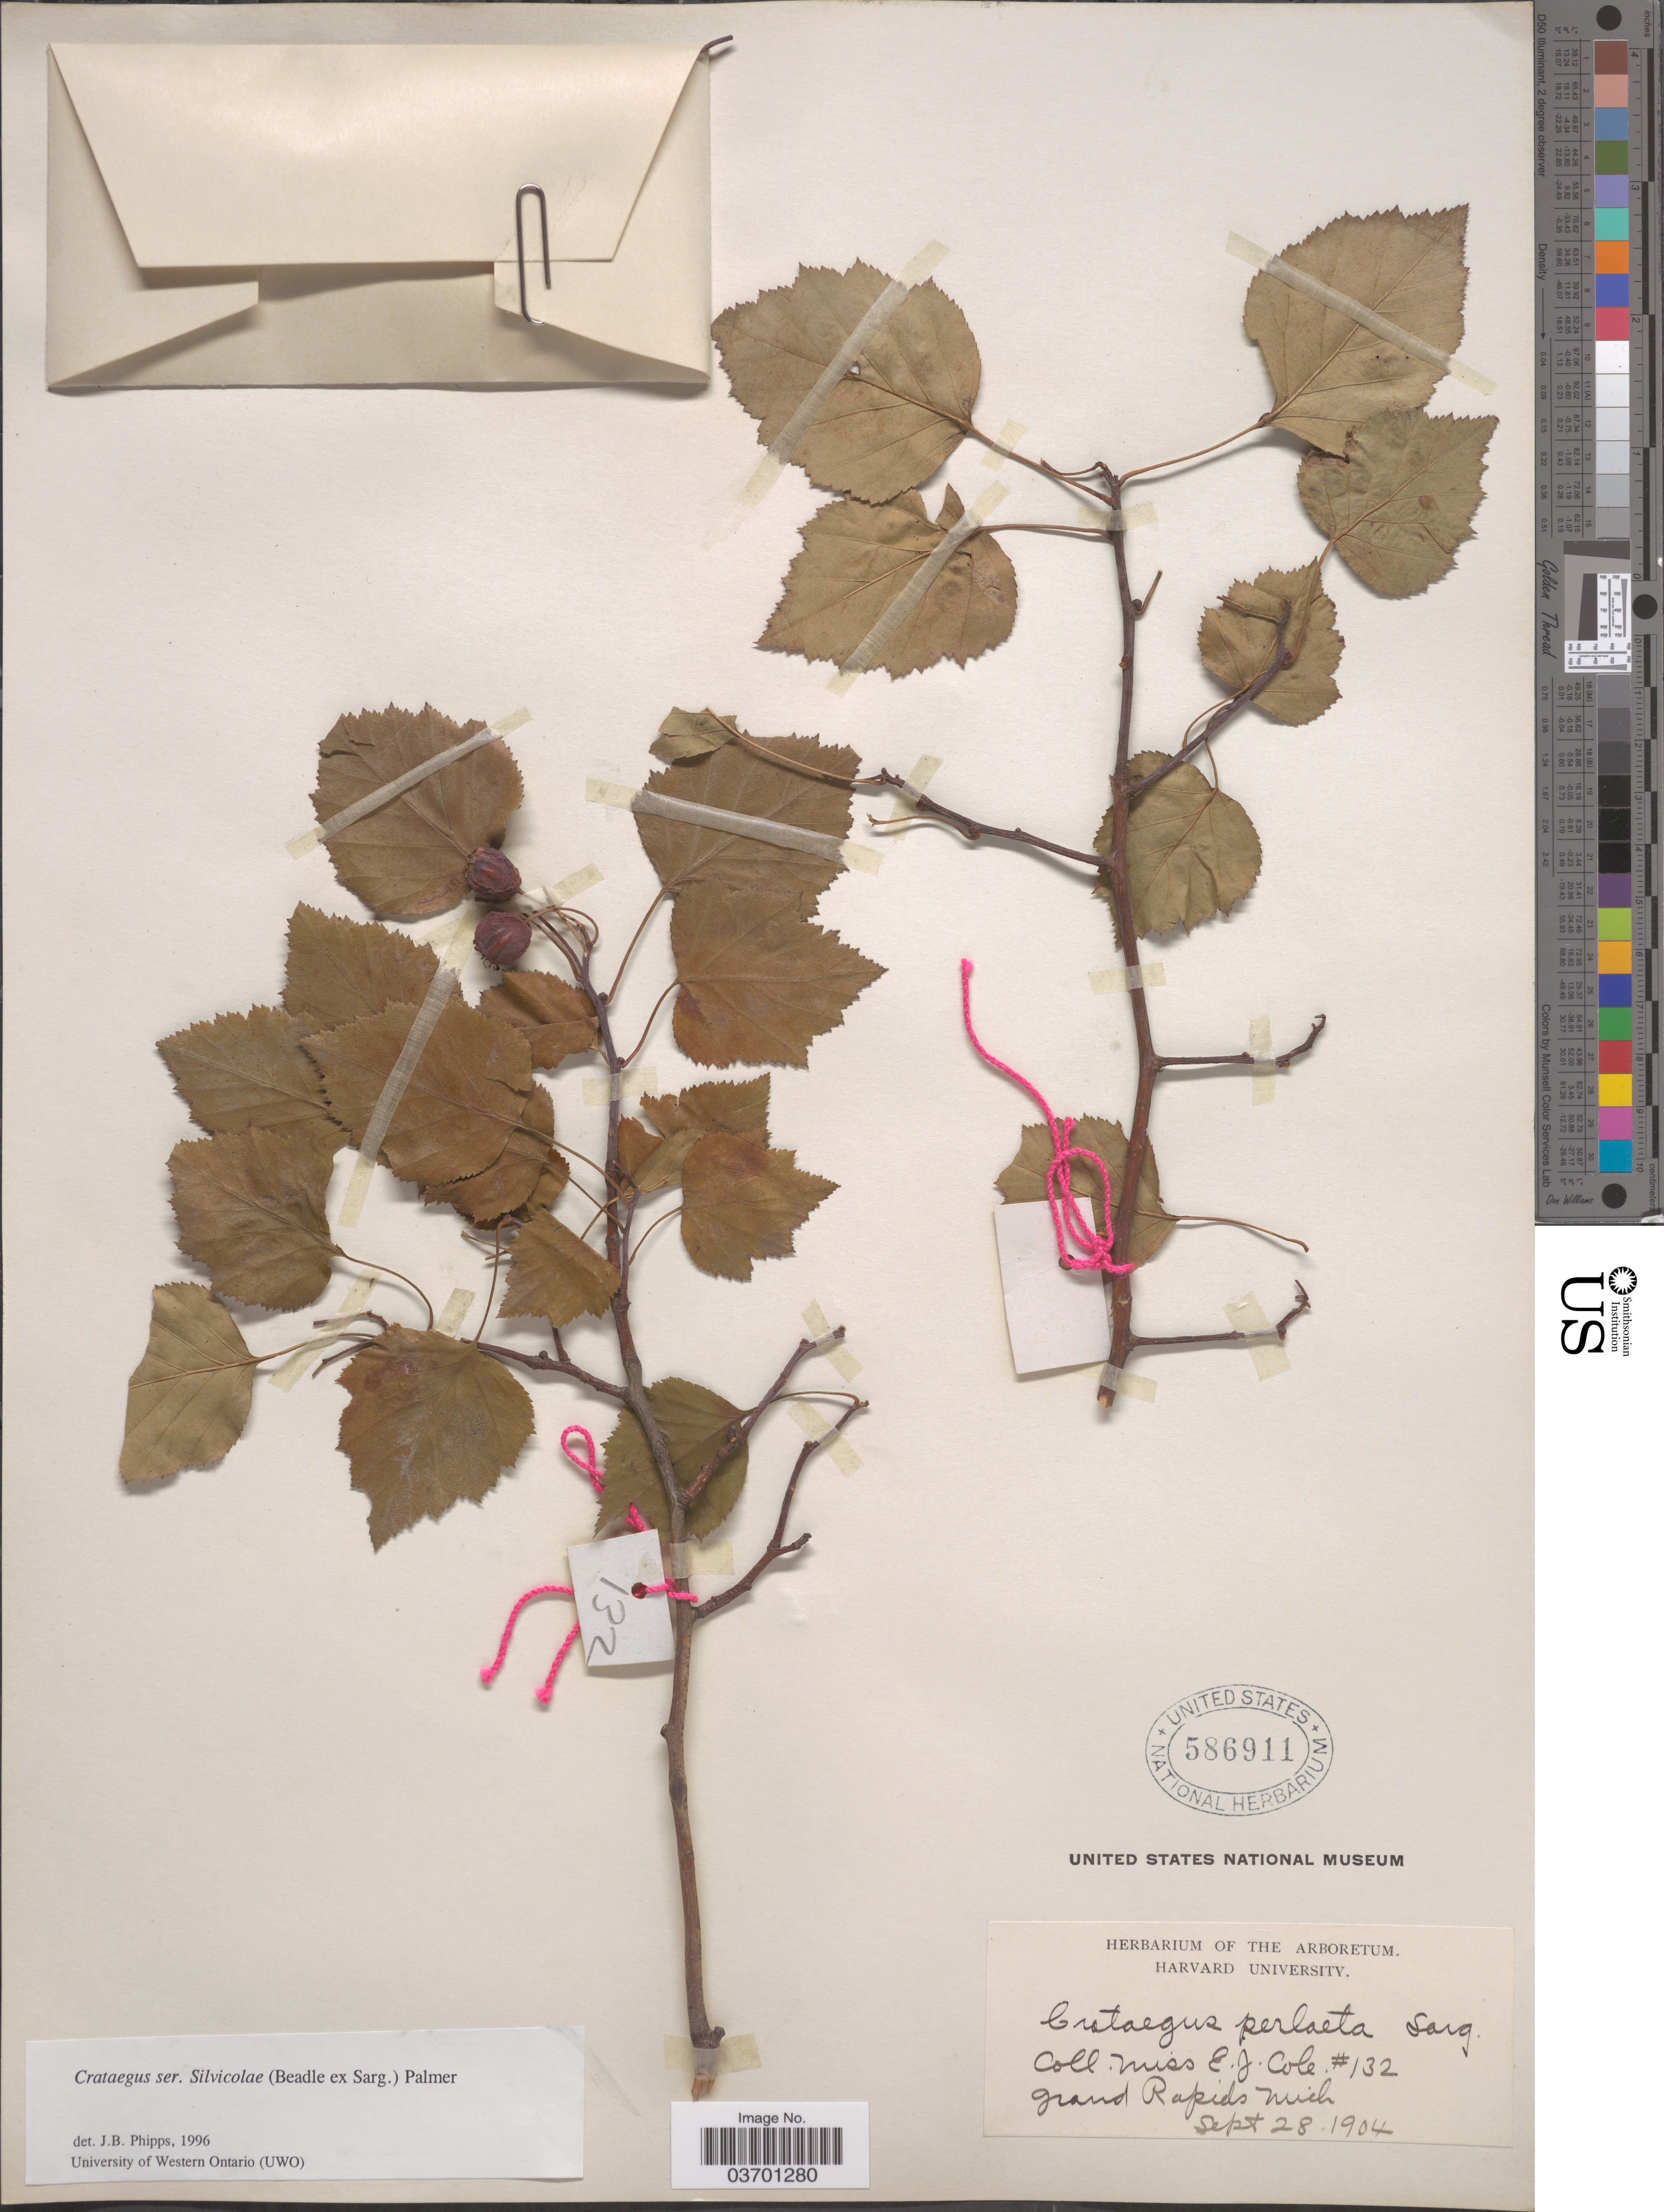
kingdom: Plantae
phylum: Tracheophyta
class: Magnoliopsida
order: Rosales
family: Rosaceae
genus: Crataegus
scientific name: Crataegus perlaeta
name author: Sarg.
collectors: E. Cole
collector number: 132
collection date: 1904-09-28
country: United States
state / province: Michigan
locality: Grand Rapids.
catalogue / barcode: US 586911